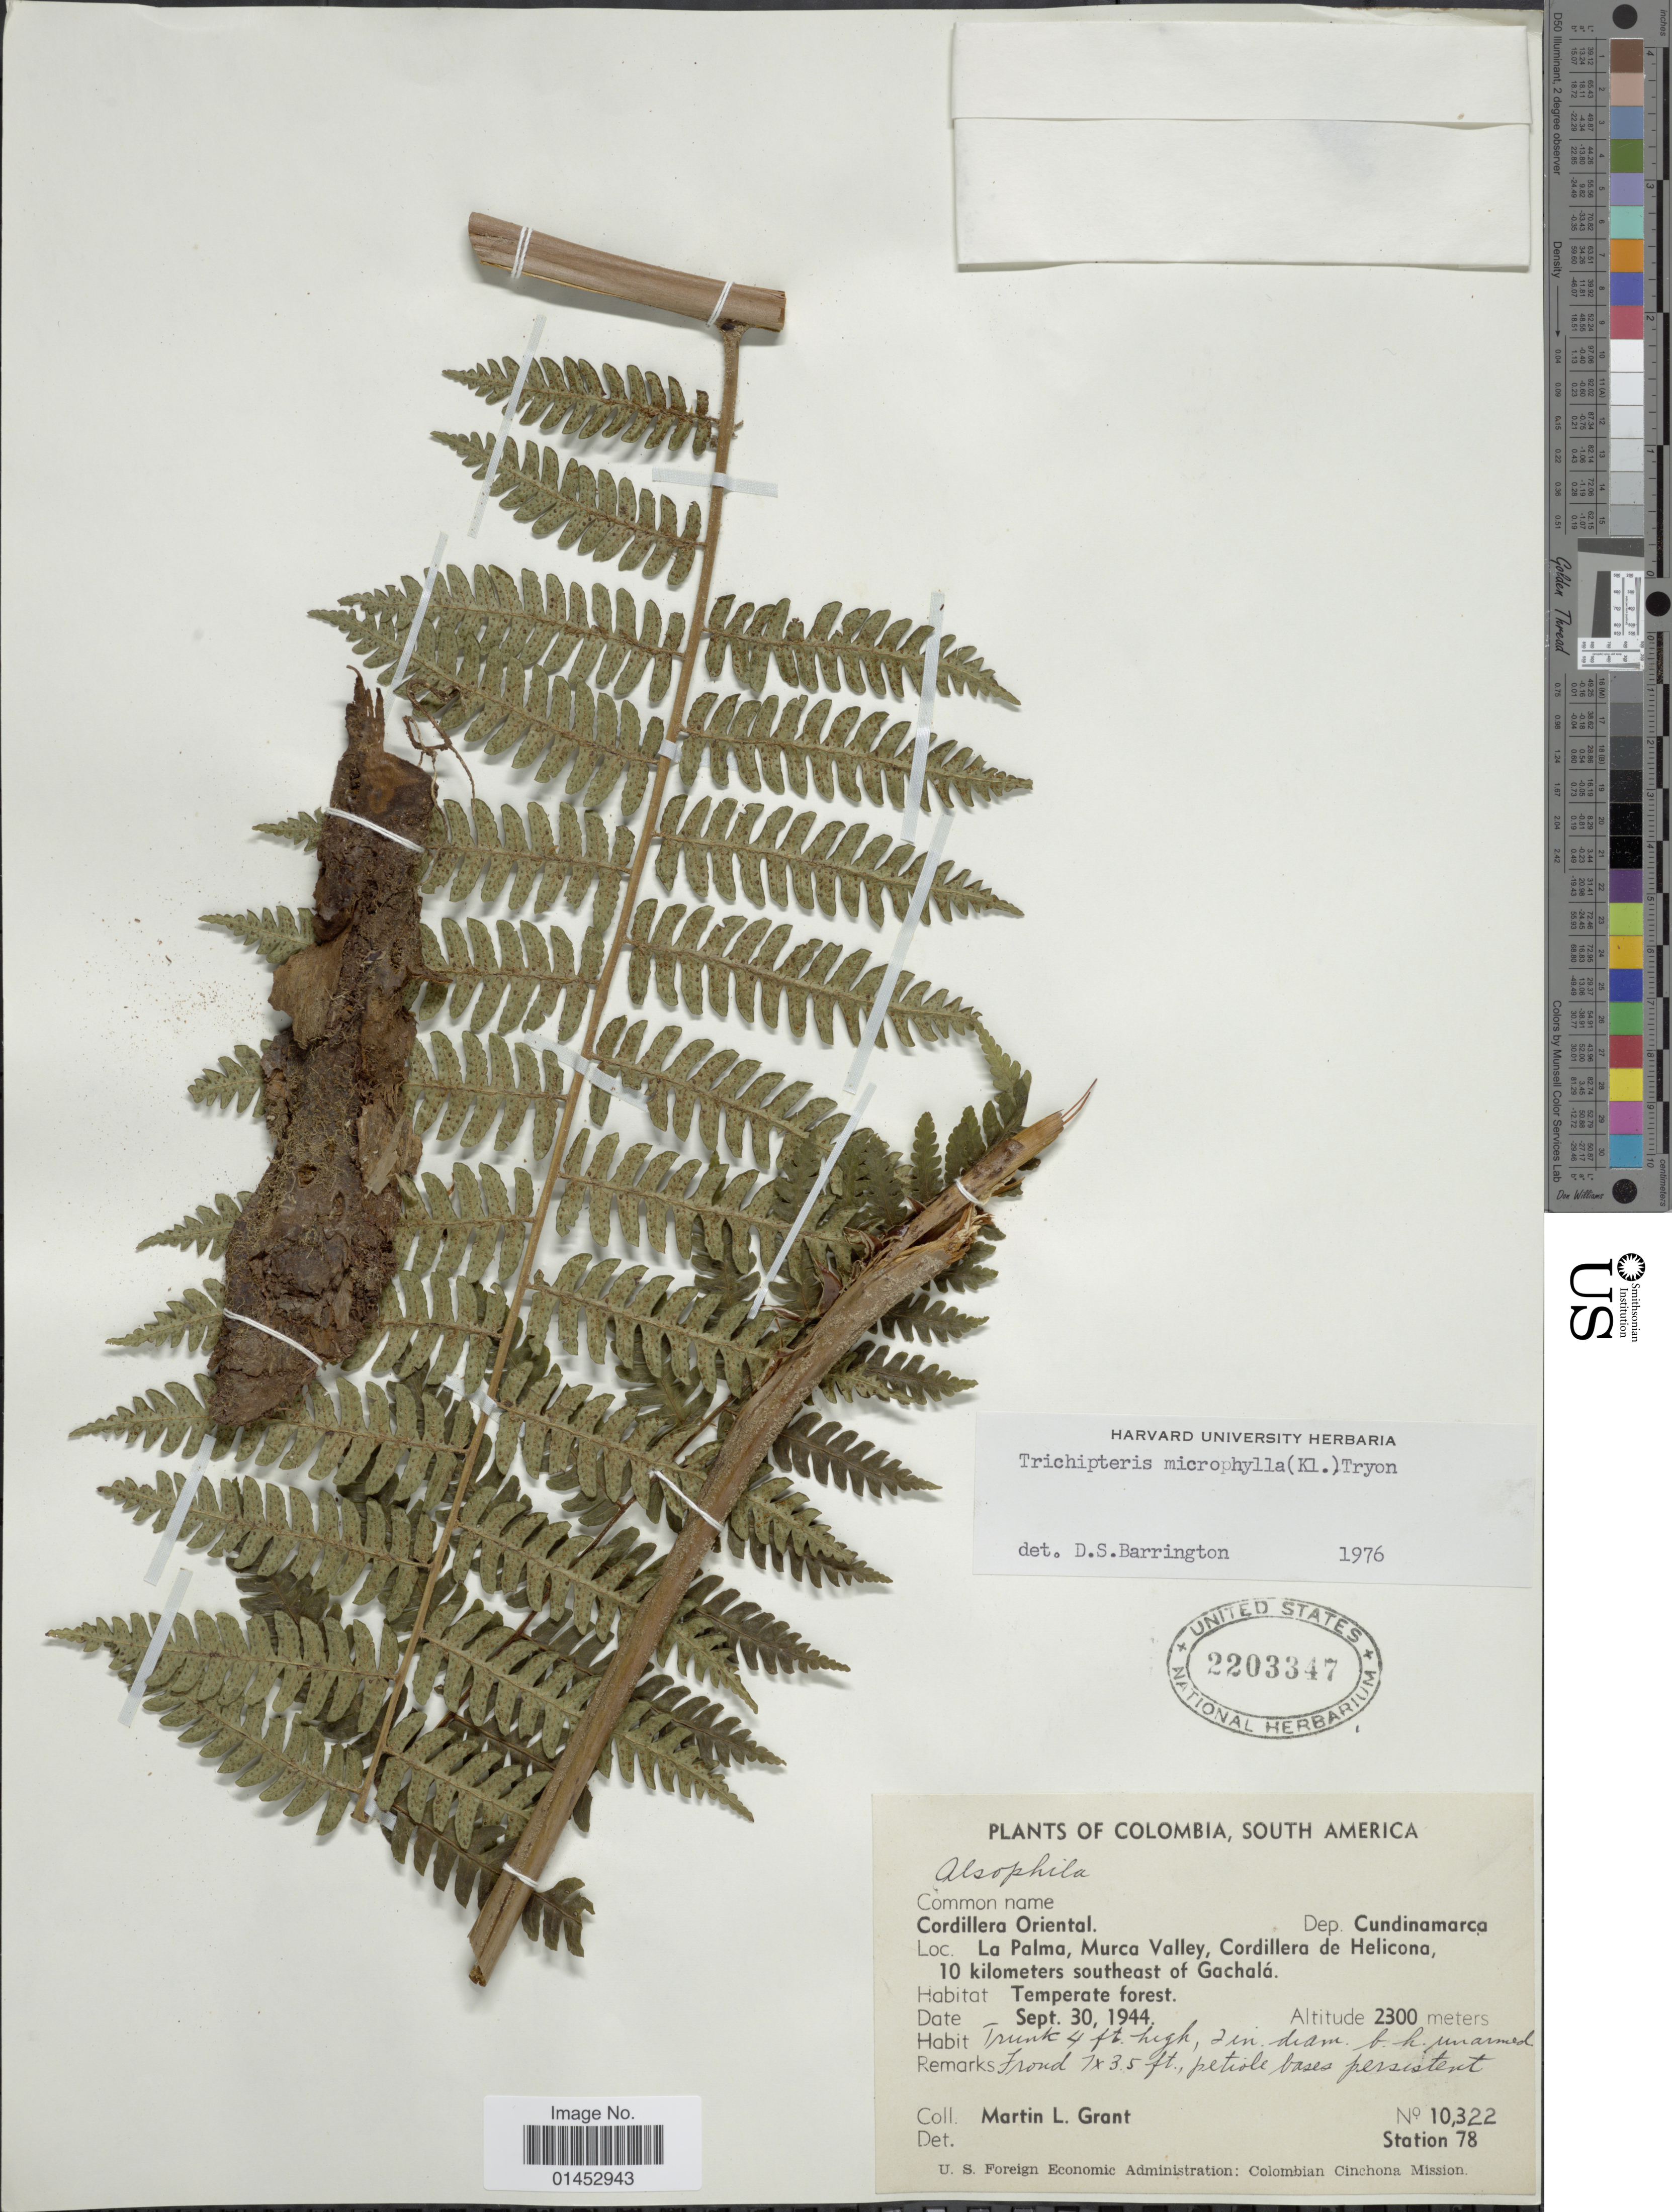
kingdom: Plantae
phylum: Tracheophyta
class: Polypodiopsida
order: Cyatheales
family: Cyatheaceae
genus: Cyathea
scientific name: Cyathea squamata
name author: (Klotzsch) Domin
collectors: M. L. Grant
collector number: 10322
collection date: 1944-09-30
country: Colombia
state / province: Cundinamarca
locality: Cordillera Oriental, Dep Cundinamarca, la Palma, Murca Valley, Cordillera de Helicona, 10 kilometers southeast of Gachalá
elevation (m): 2300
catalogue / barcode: US 2203347